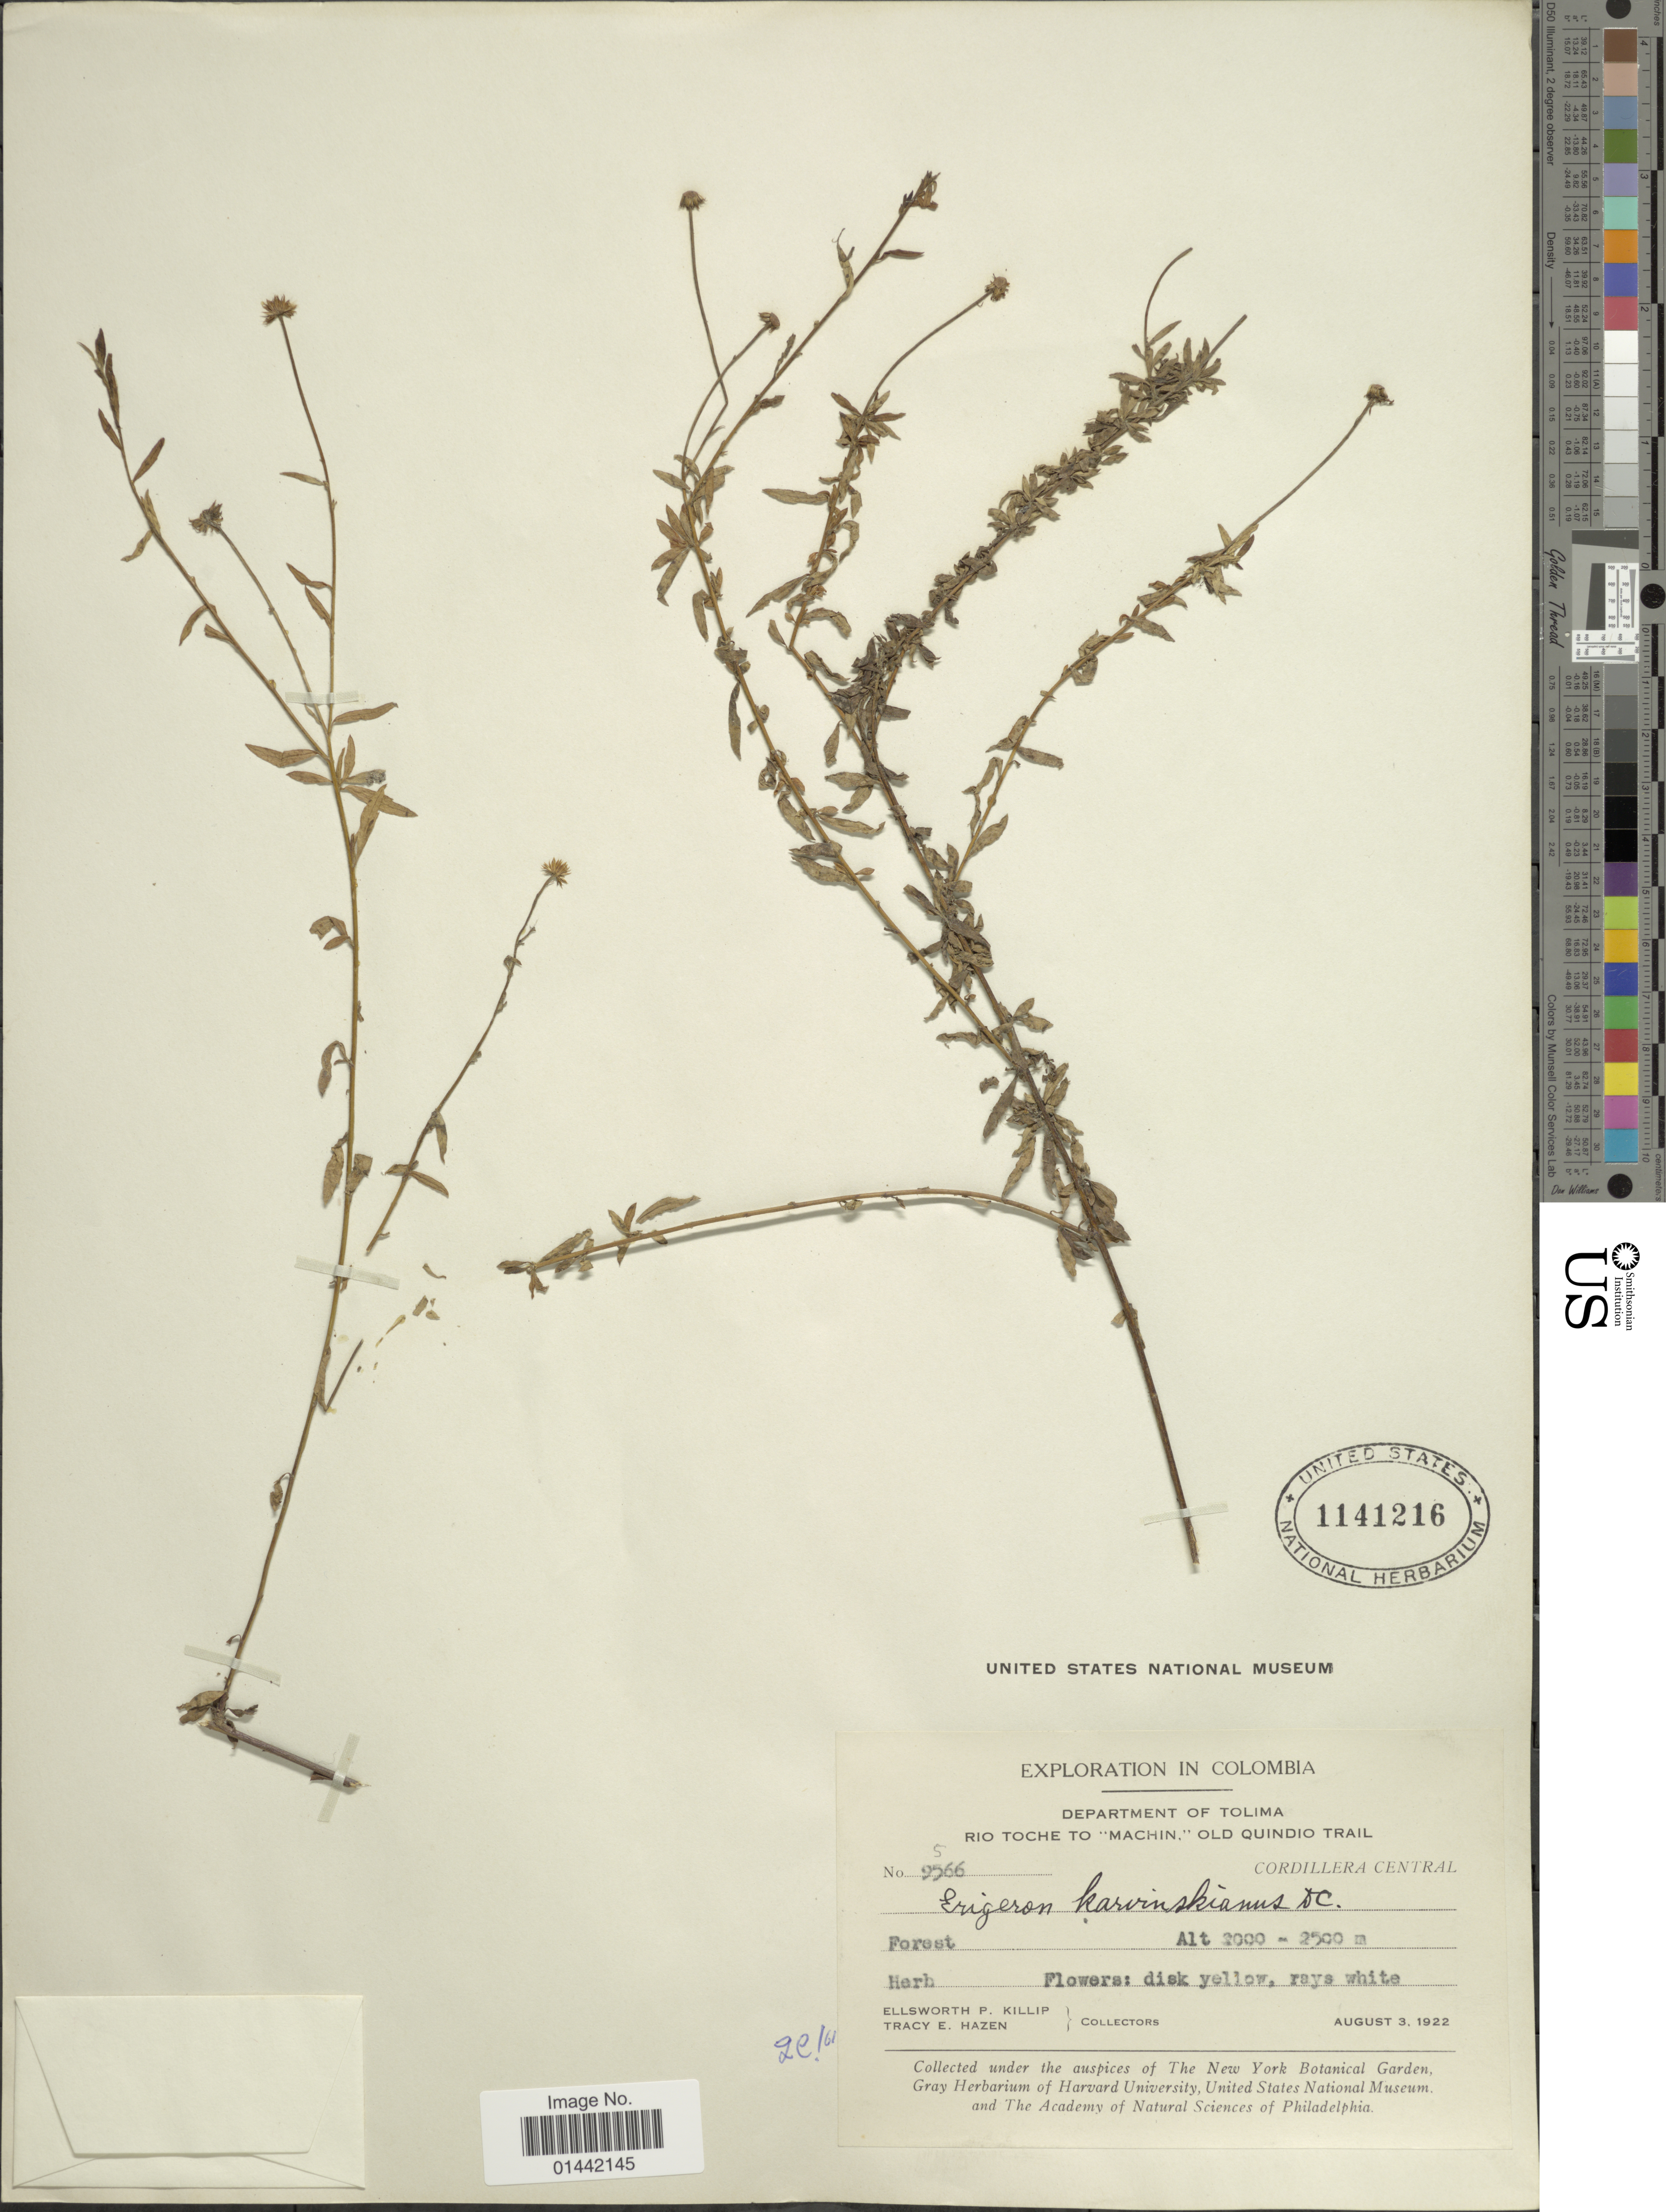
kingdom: Plantae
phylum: Tracheophyta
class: Magnoliopsida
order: Asterales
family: Asteraceae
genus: Erigeron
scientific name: Erigeron karvinskianus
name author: DC.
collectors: E. P. Killip & T. E. Hazen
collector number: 9566*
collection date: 1922-08-03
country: Colombia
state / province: Tolima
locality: Rio Toche To "Machin", old Quindio Trail, Cordillera Central, forest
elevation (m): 2000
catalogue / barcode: US 1141216